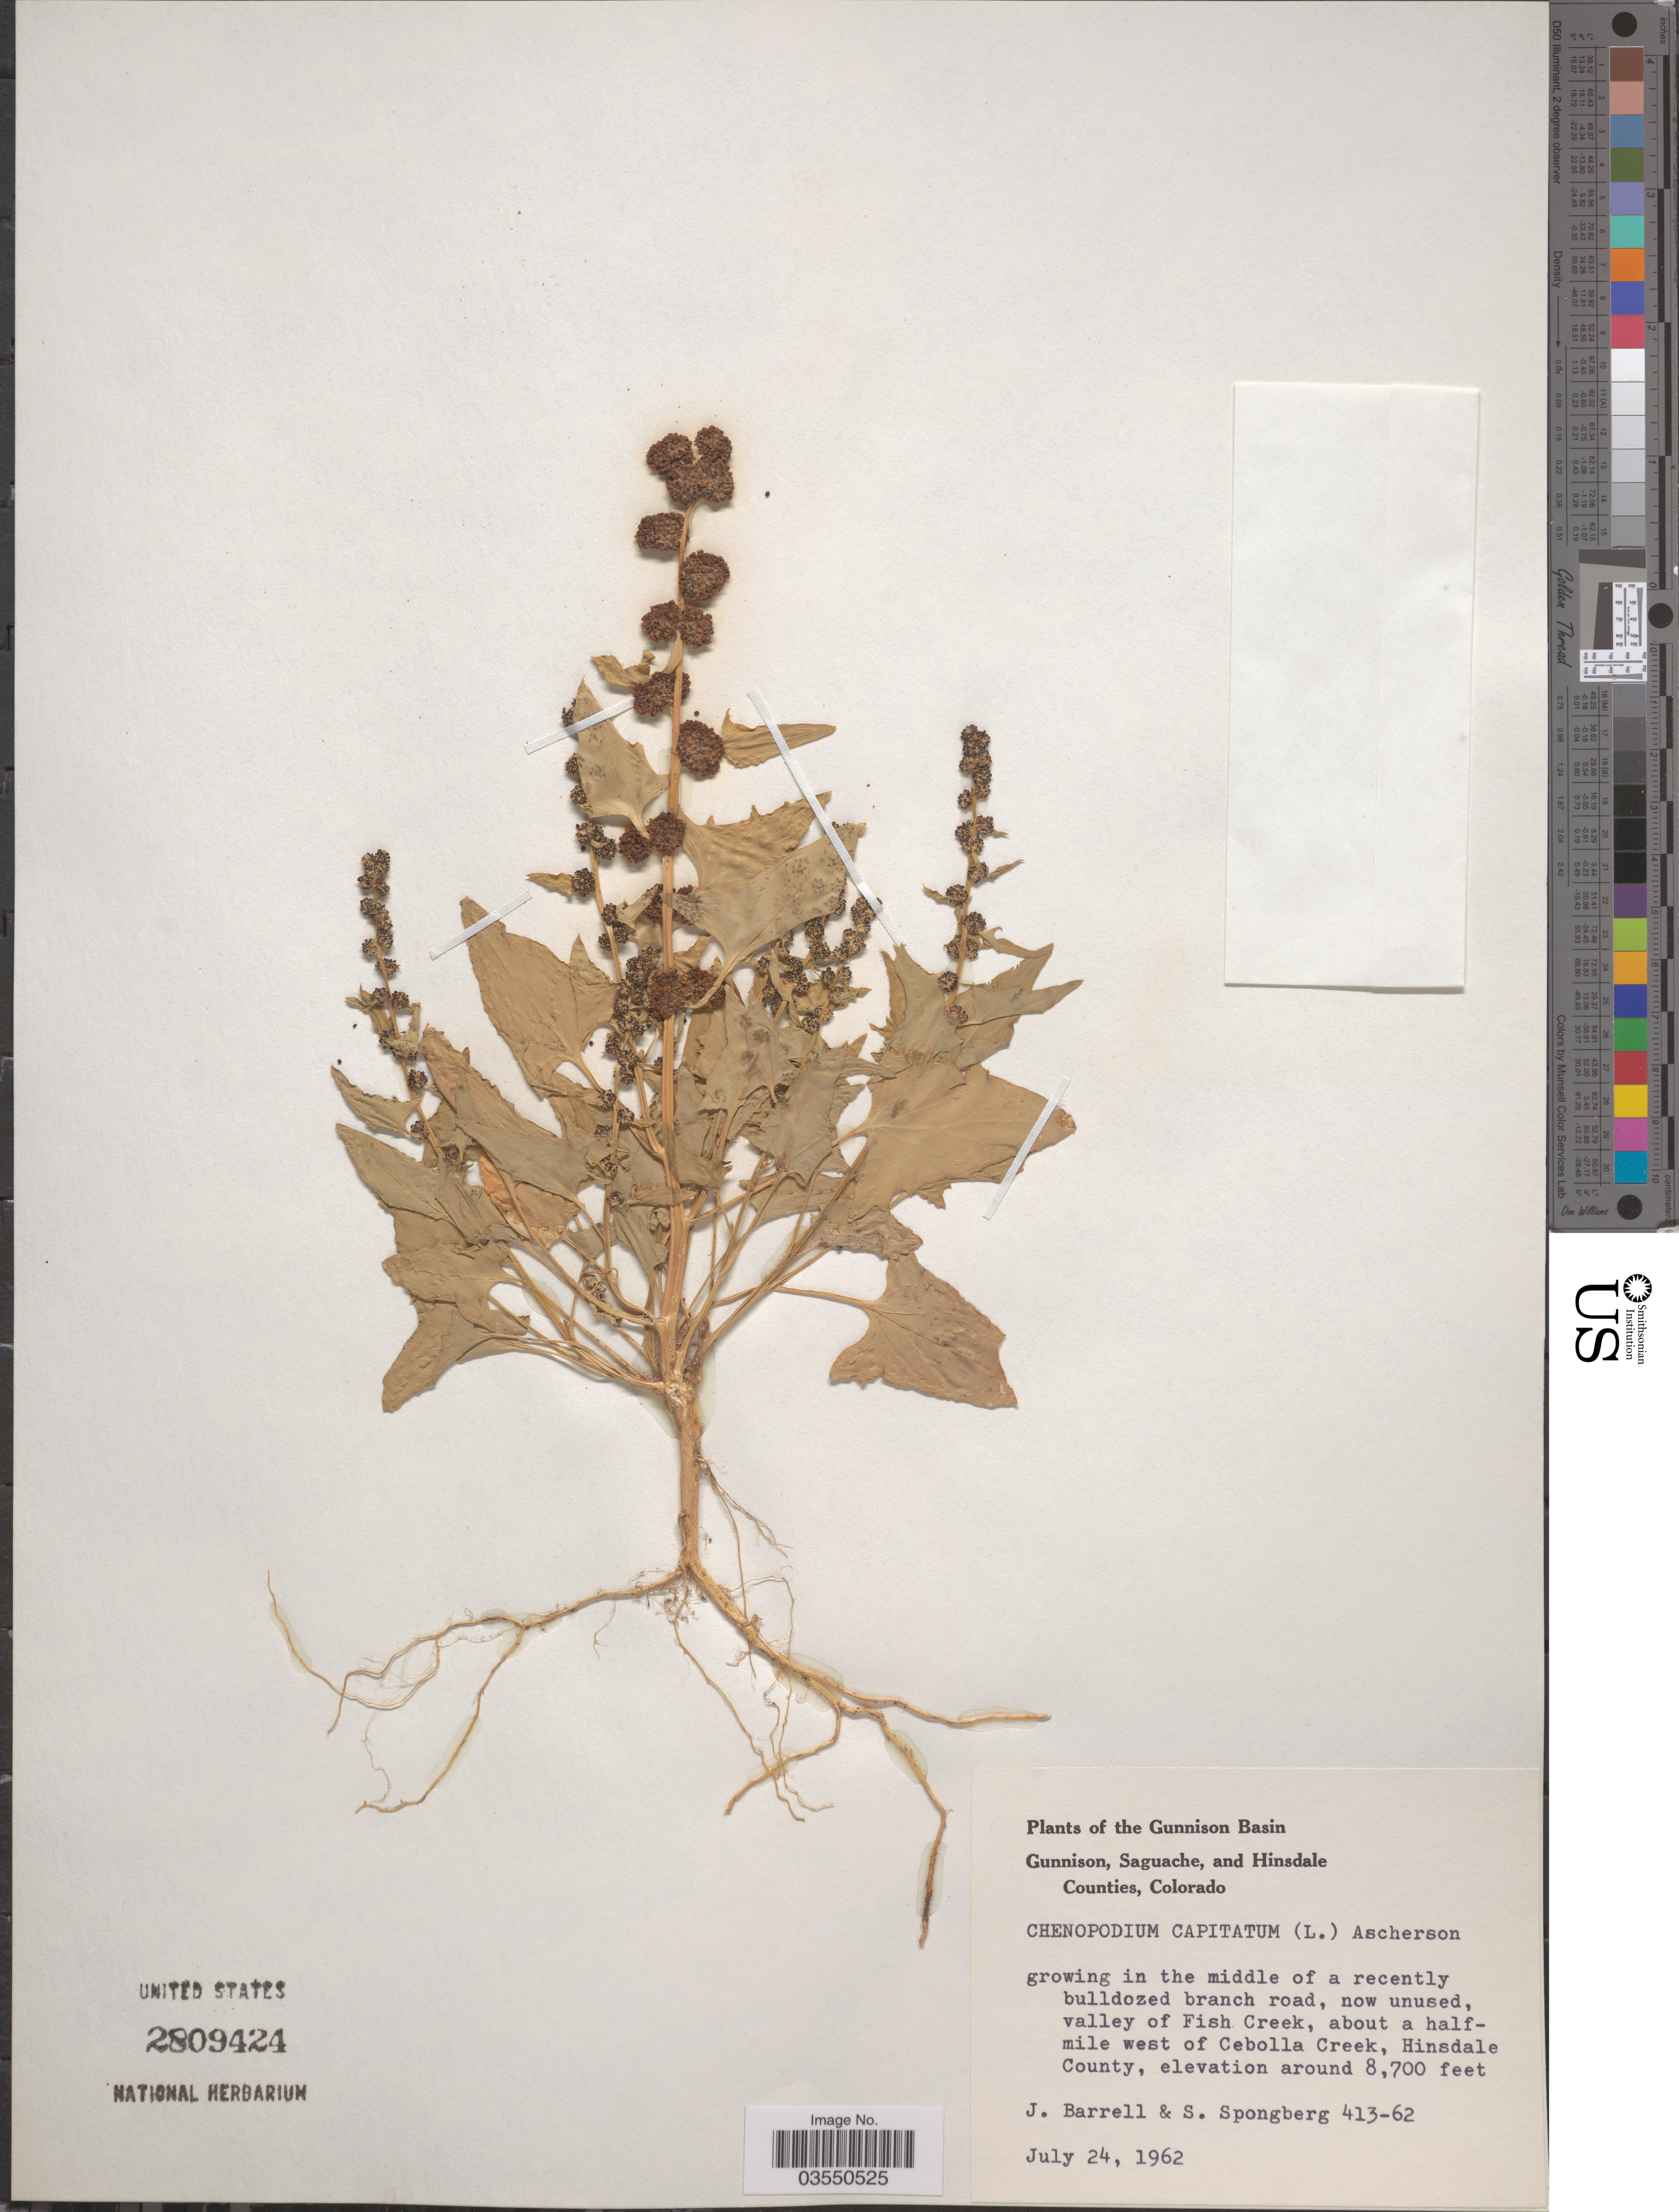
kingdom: Plantae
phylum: Tracheophyta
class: Magnoliopsida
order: Caryophyllales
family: Amaranthaceae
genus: Blitum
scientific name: Blitum capitatum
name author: L.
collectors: J. Barrell & S. A.Spongberg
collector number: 413-62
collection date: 1962-07-24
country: United States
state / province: Colorado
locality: The Gunnison Basin. Valley of Fish Creek, about a half-mile west of Cebolla Creek, Hinsdale County.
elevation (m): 2652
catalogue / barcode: US 2809424